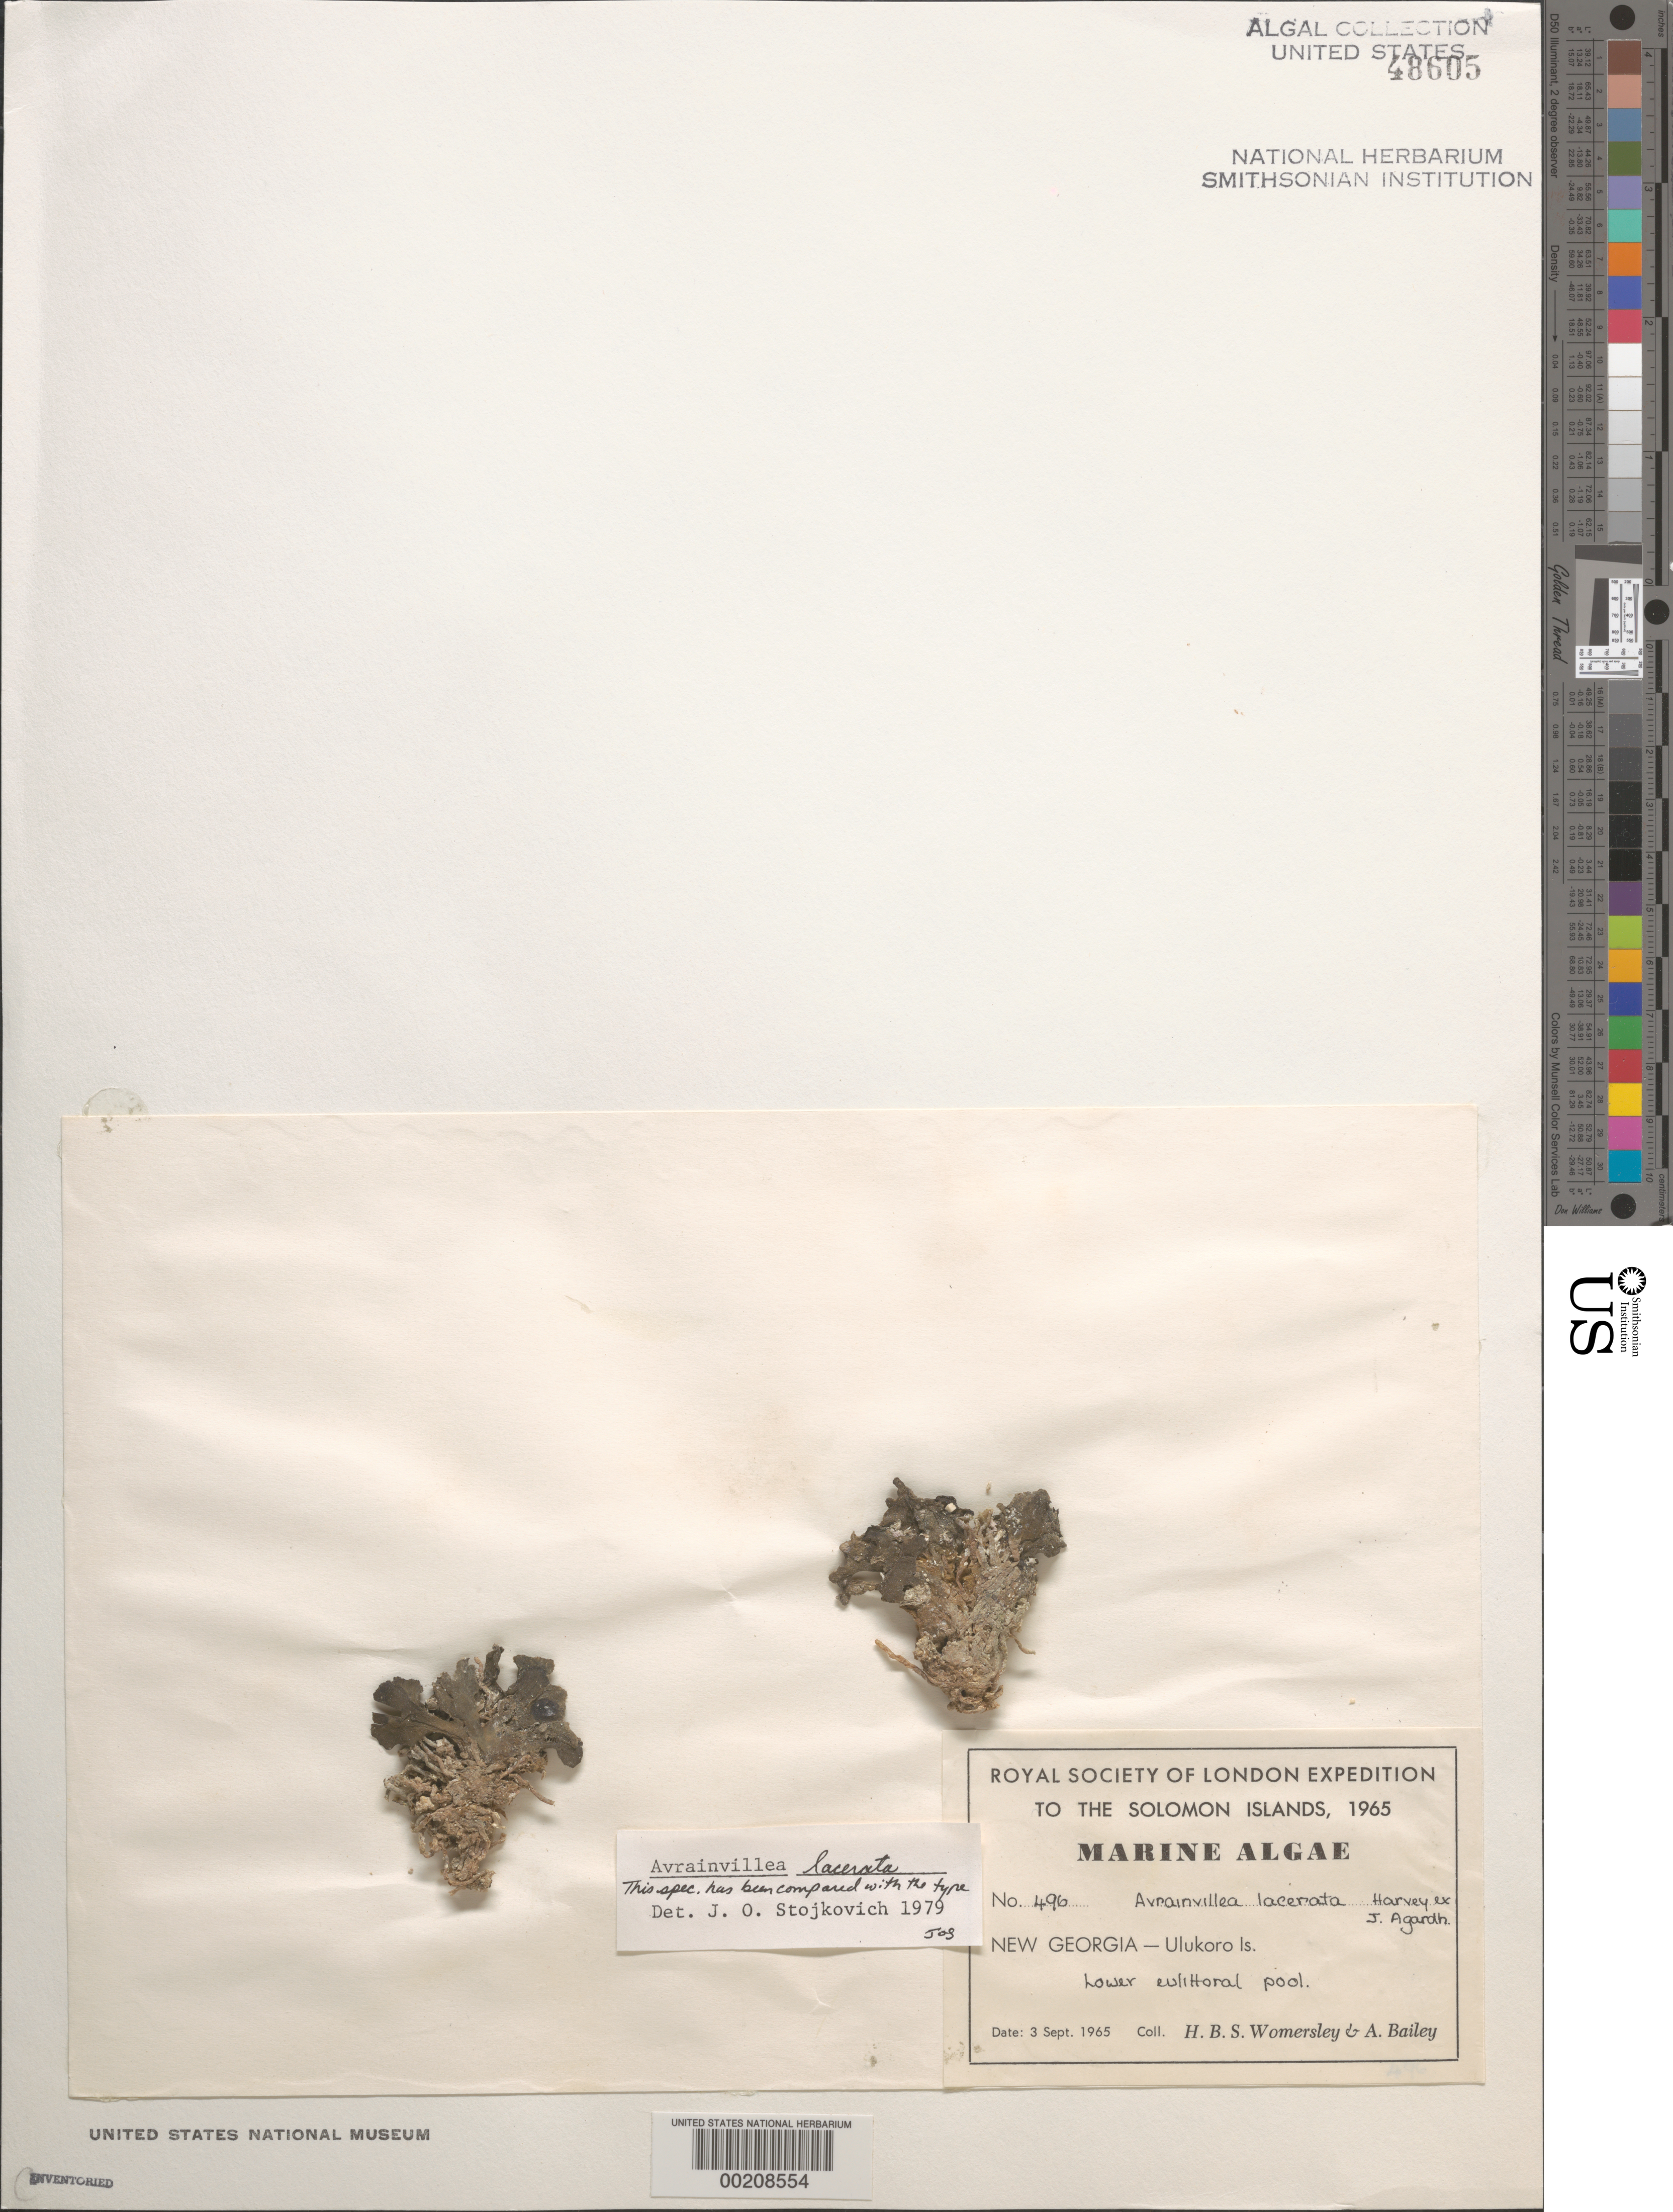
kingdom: Plantae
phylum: Chlorophyta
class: Ulvophyceae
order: Bryopsidales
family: Dichotomosiphonaceae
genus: Avrainvillea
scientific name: Avrainvillea lacerata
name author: J. Agardh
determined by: Stojkovich, J. O.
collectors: H. B. S. Womersley & A. Bailey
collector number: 496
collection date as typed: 03 Sep 1965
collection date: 1965-09-03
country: Solomon Islands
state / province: Western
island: Ulukoro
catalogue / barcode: US 48605